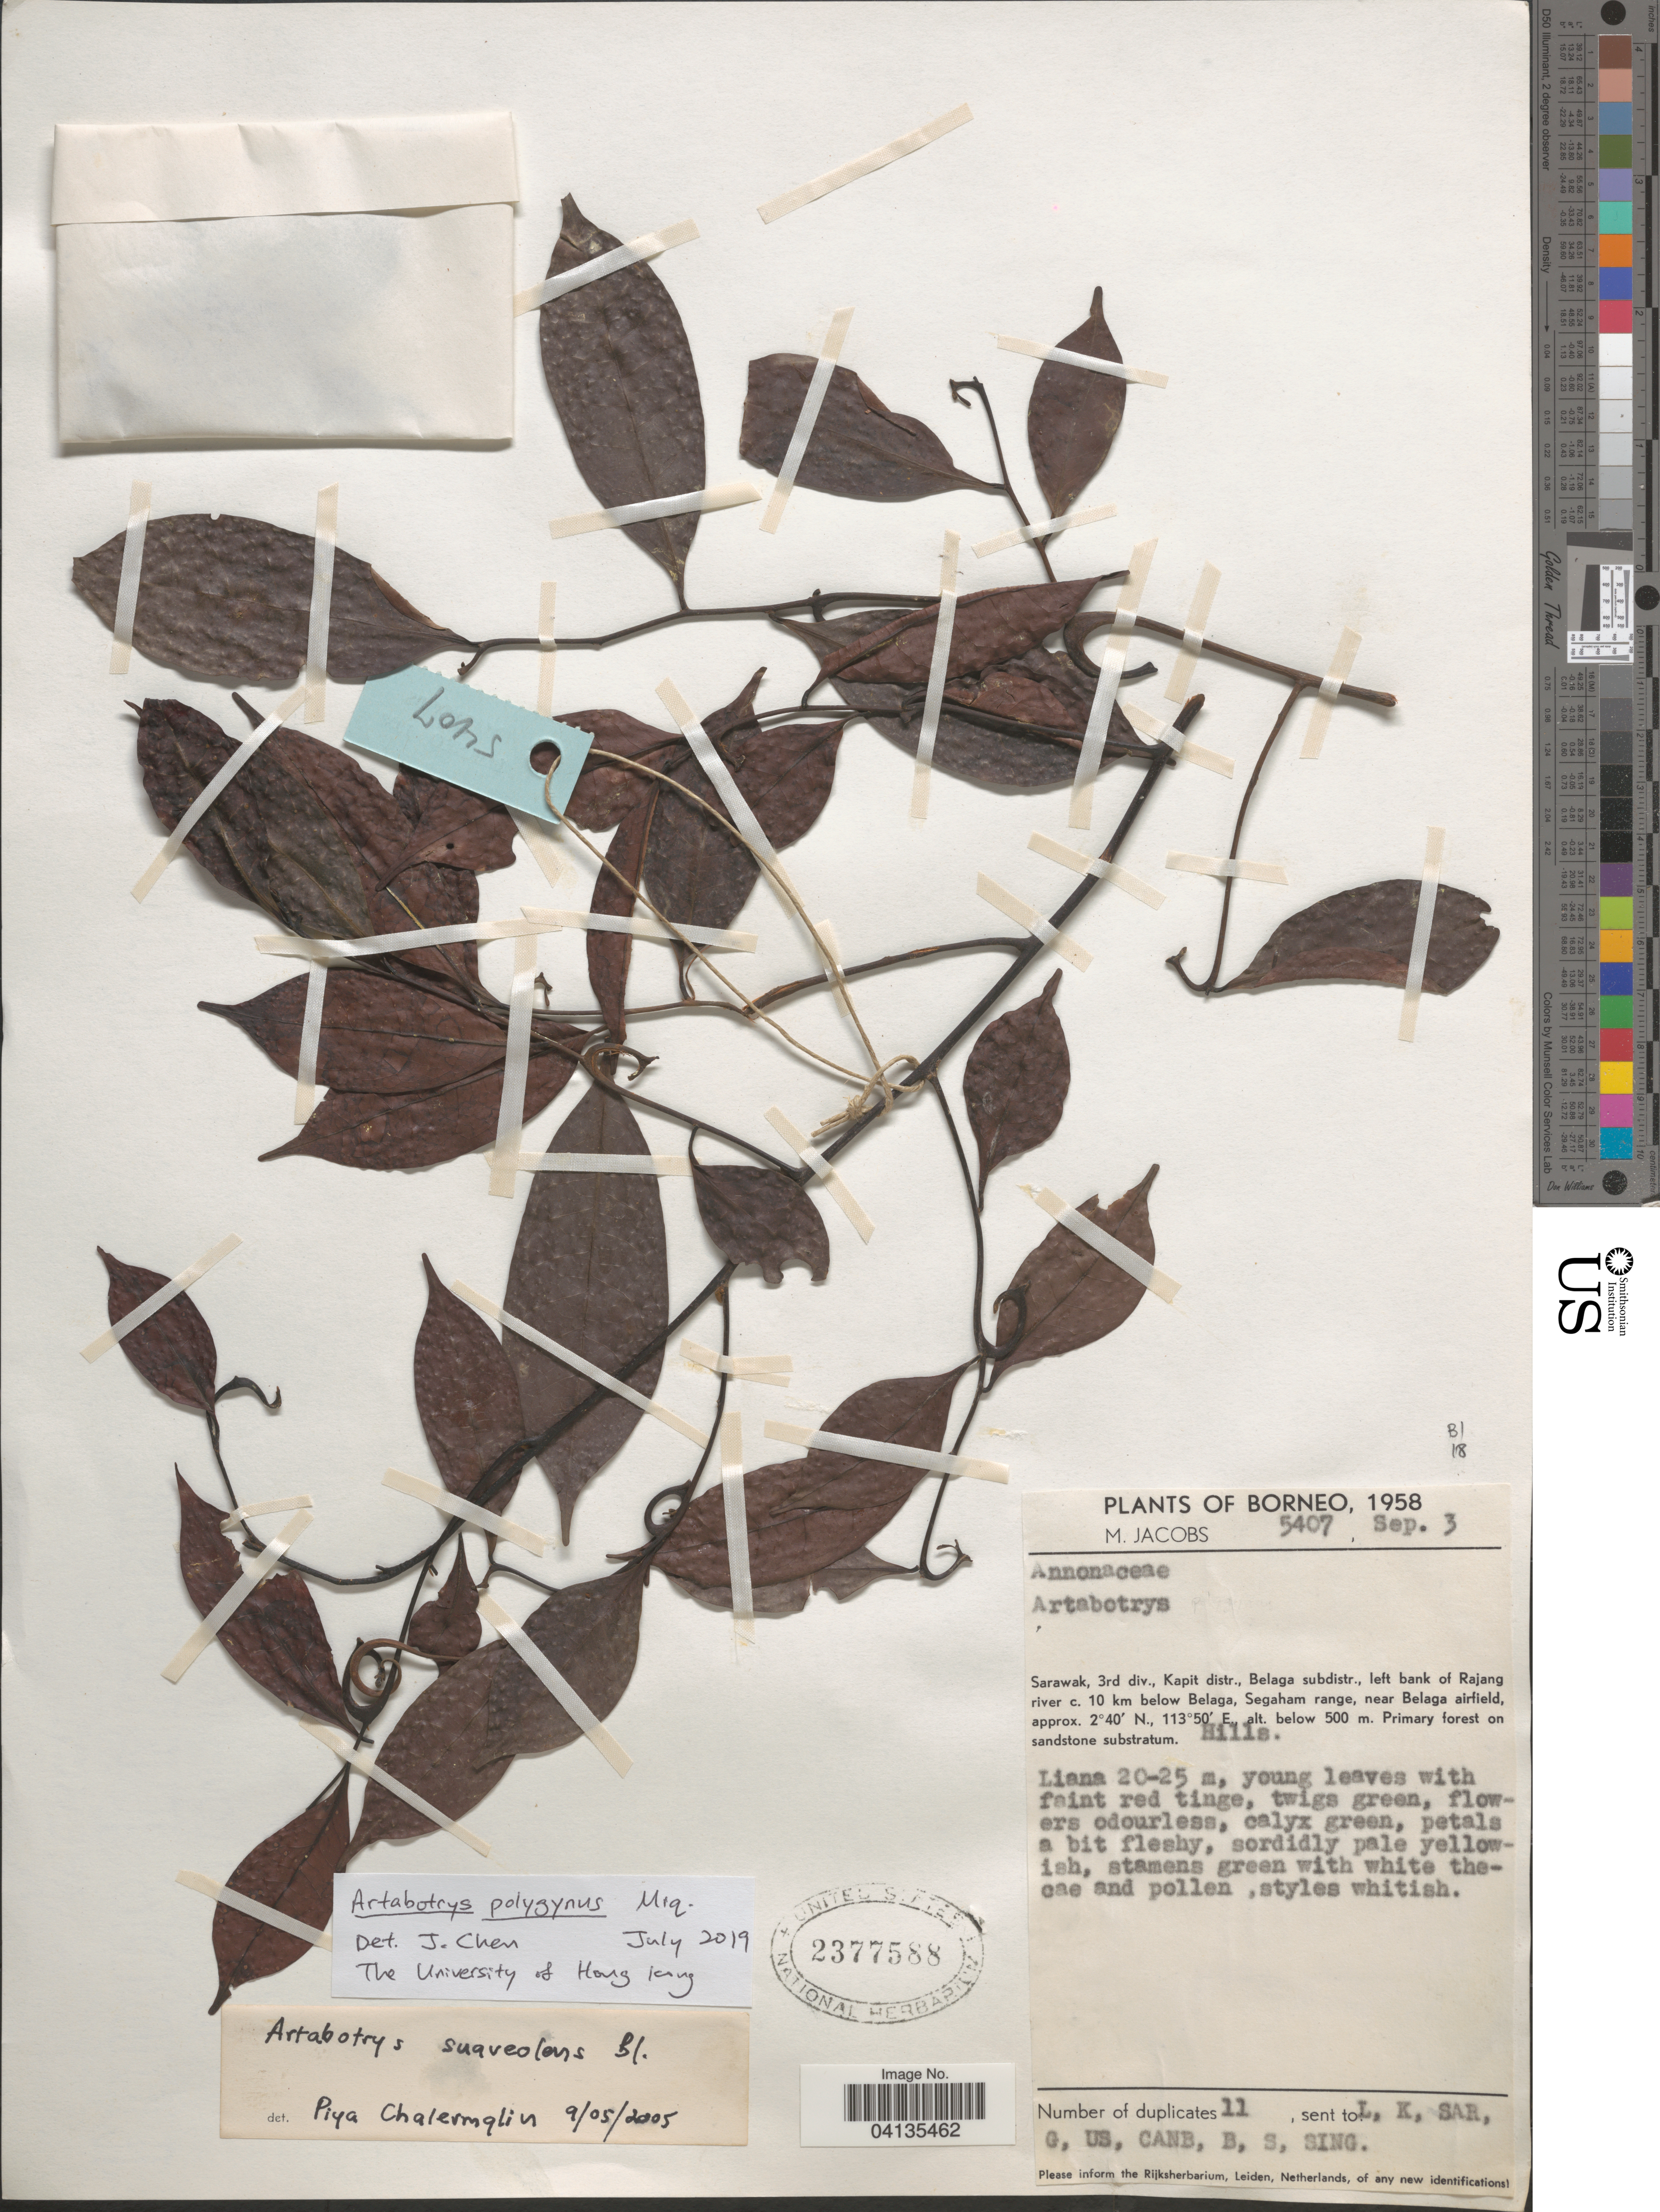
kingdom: Plantae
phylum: Tracheophyta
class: Magnoliopsida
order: Magnoliales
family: Annonaceae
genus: Artabotrys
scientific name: Artabotrys polygynus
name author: Miq.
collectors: M. Jacobs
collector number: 5407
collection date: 1958-09-03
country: Malaysia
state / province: Sarawak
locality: Borneo. 3rd div., Kapit distr., Belaga subdistr., left bank of Rajang river c. 10 km below Belaga, Segaham range, near Belaga airfield.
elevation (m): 500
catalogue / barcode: US 2377588